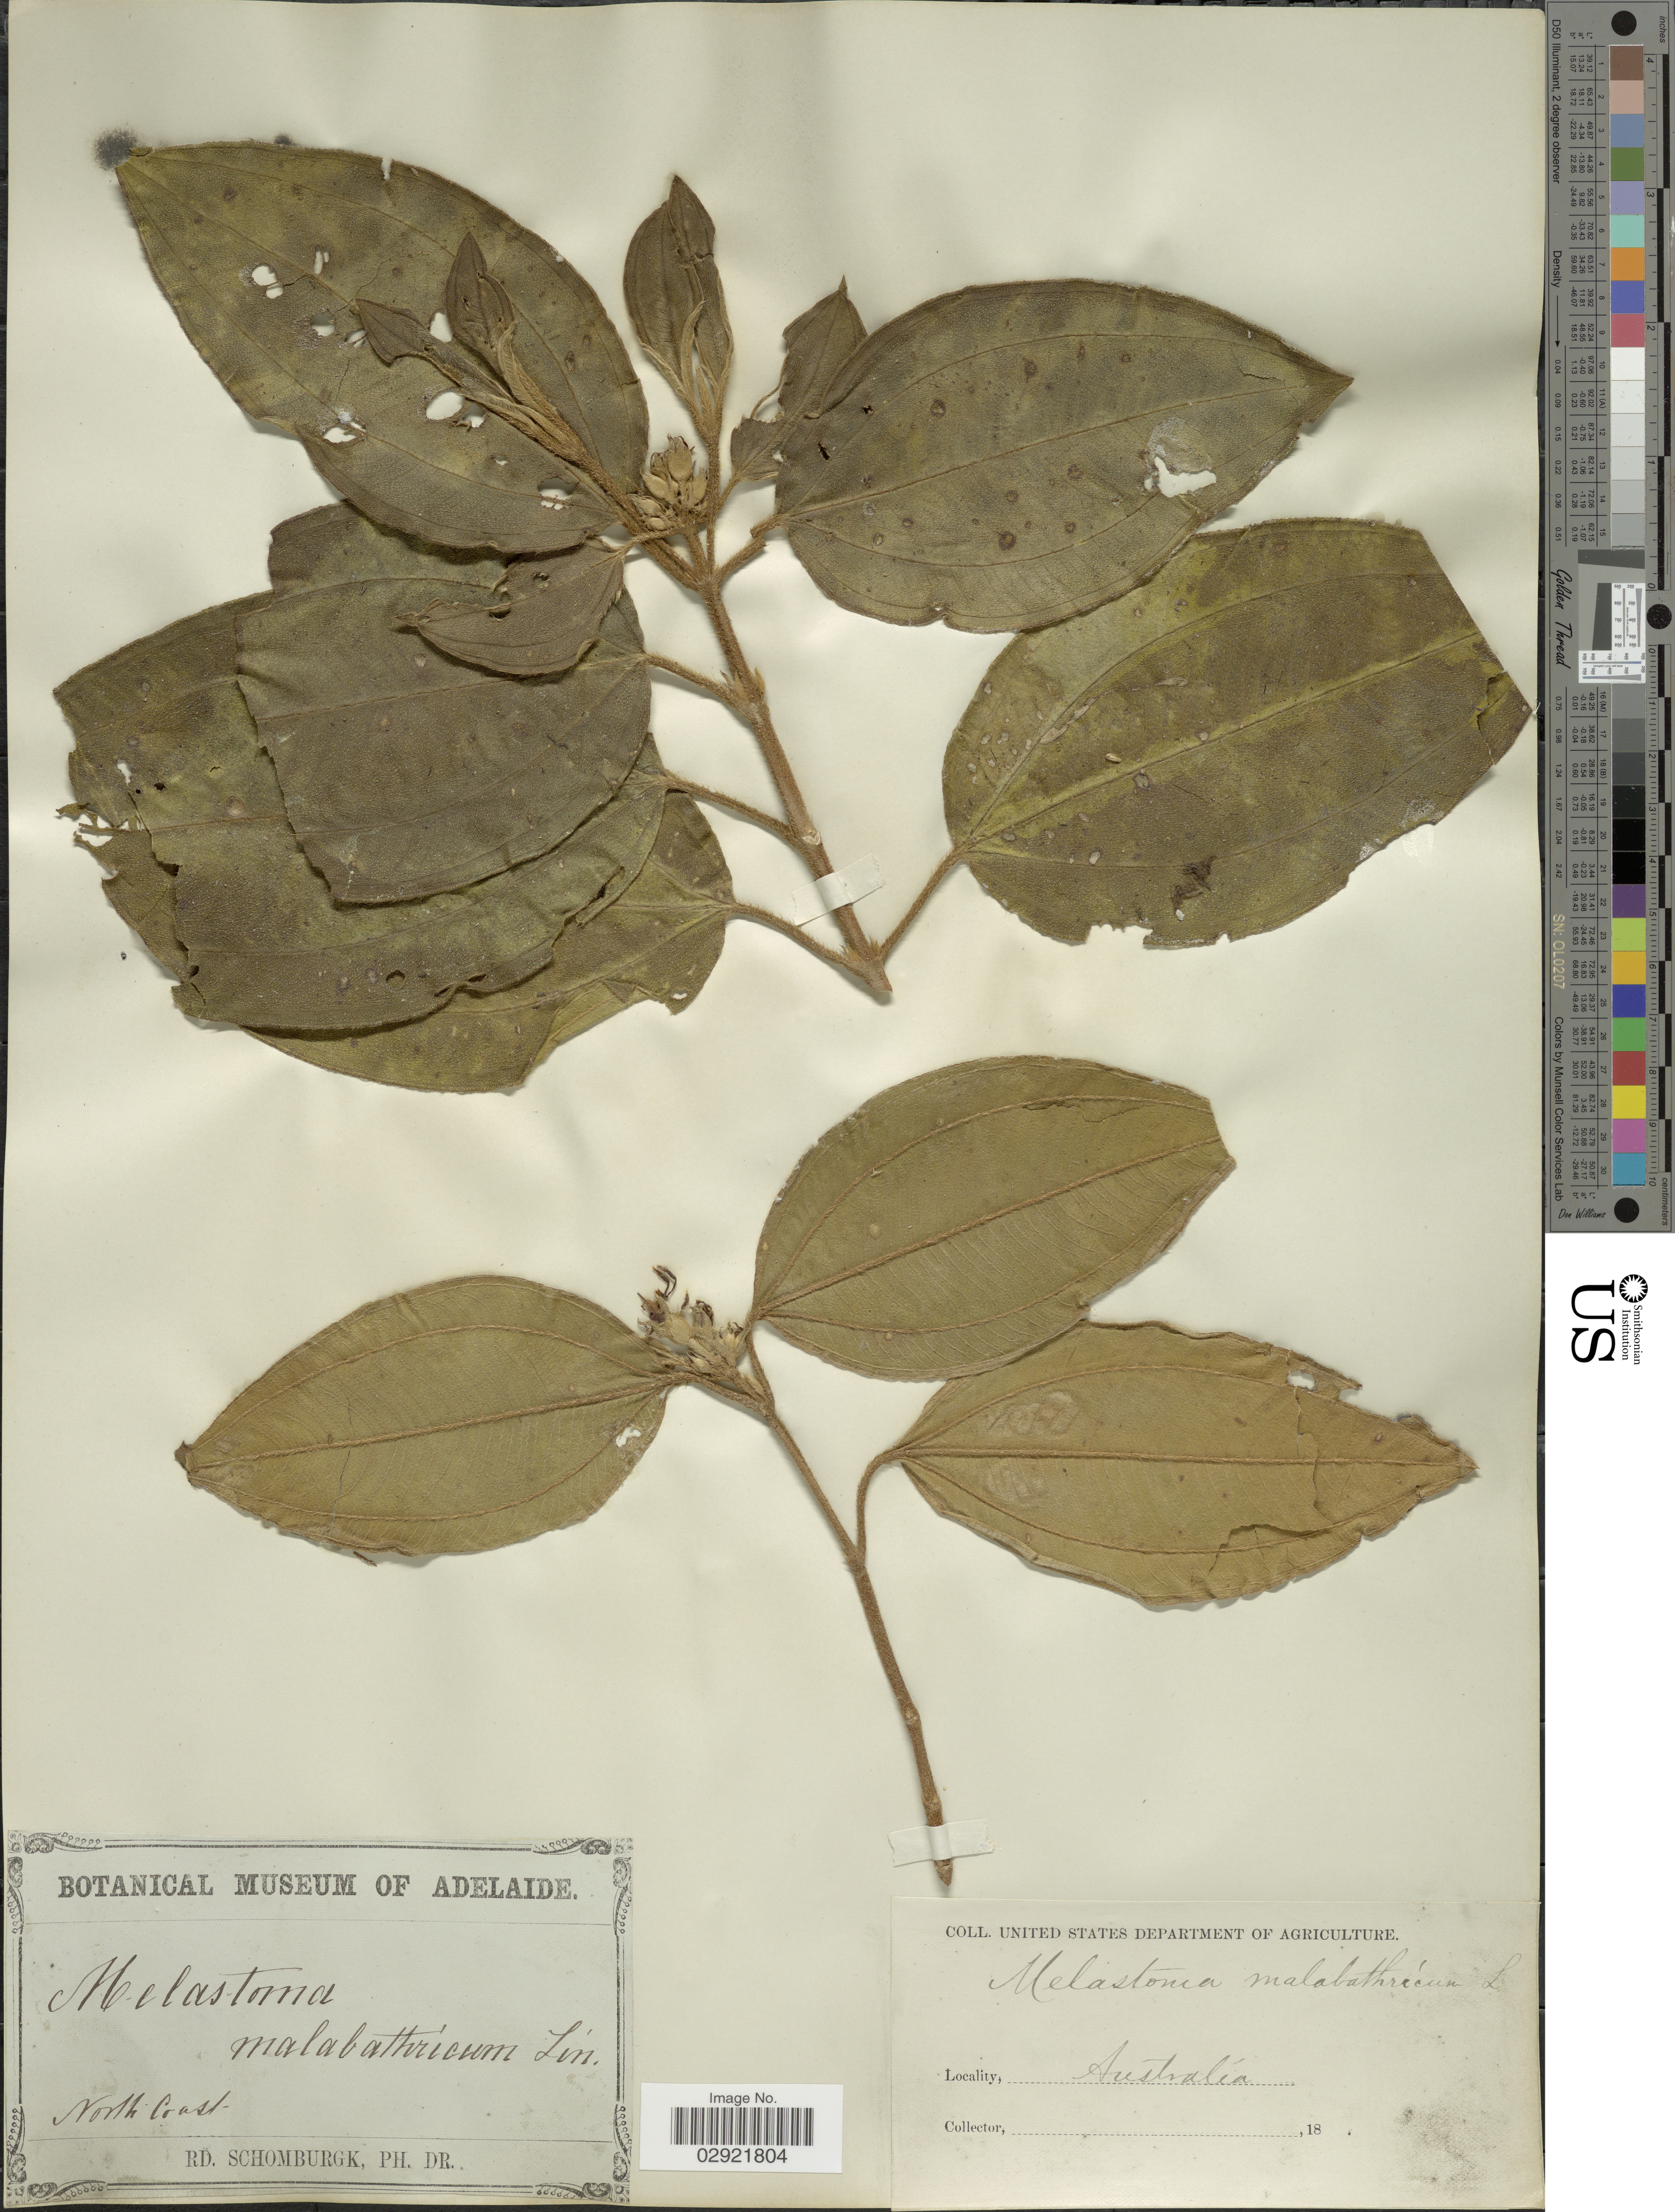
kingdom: Plantae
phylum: Tracheophyta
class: Magnoliopsida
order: Myrtales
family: Melastomataceae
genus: Melastoma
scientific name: Melastoma malabathricum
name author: L.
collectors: M. R. Schomburgk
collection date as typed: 18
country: Australia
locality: North Coast.